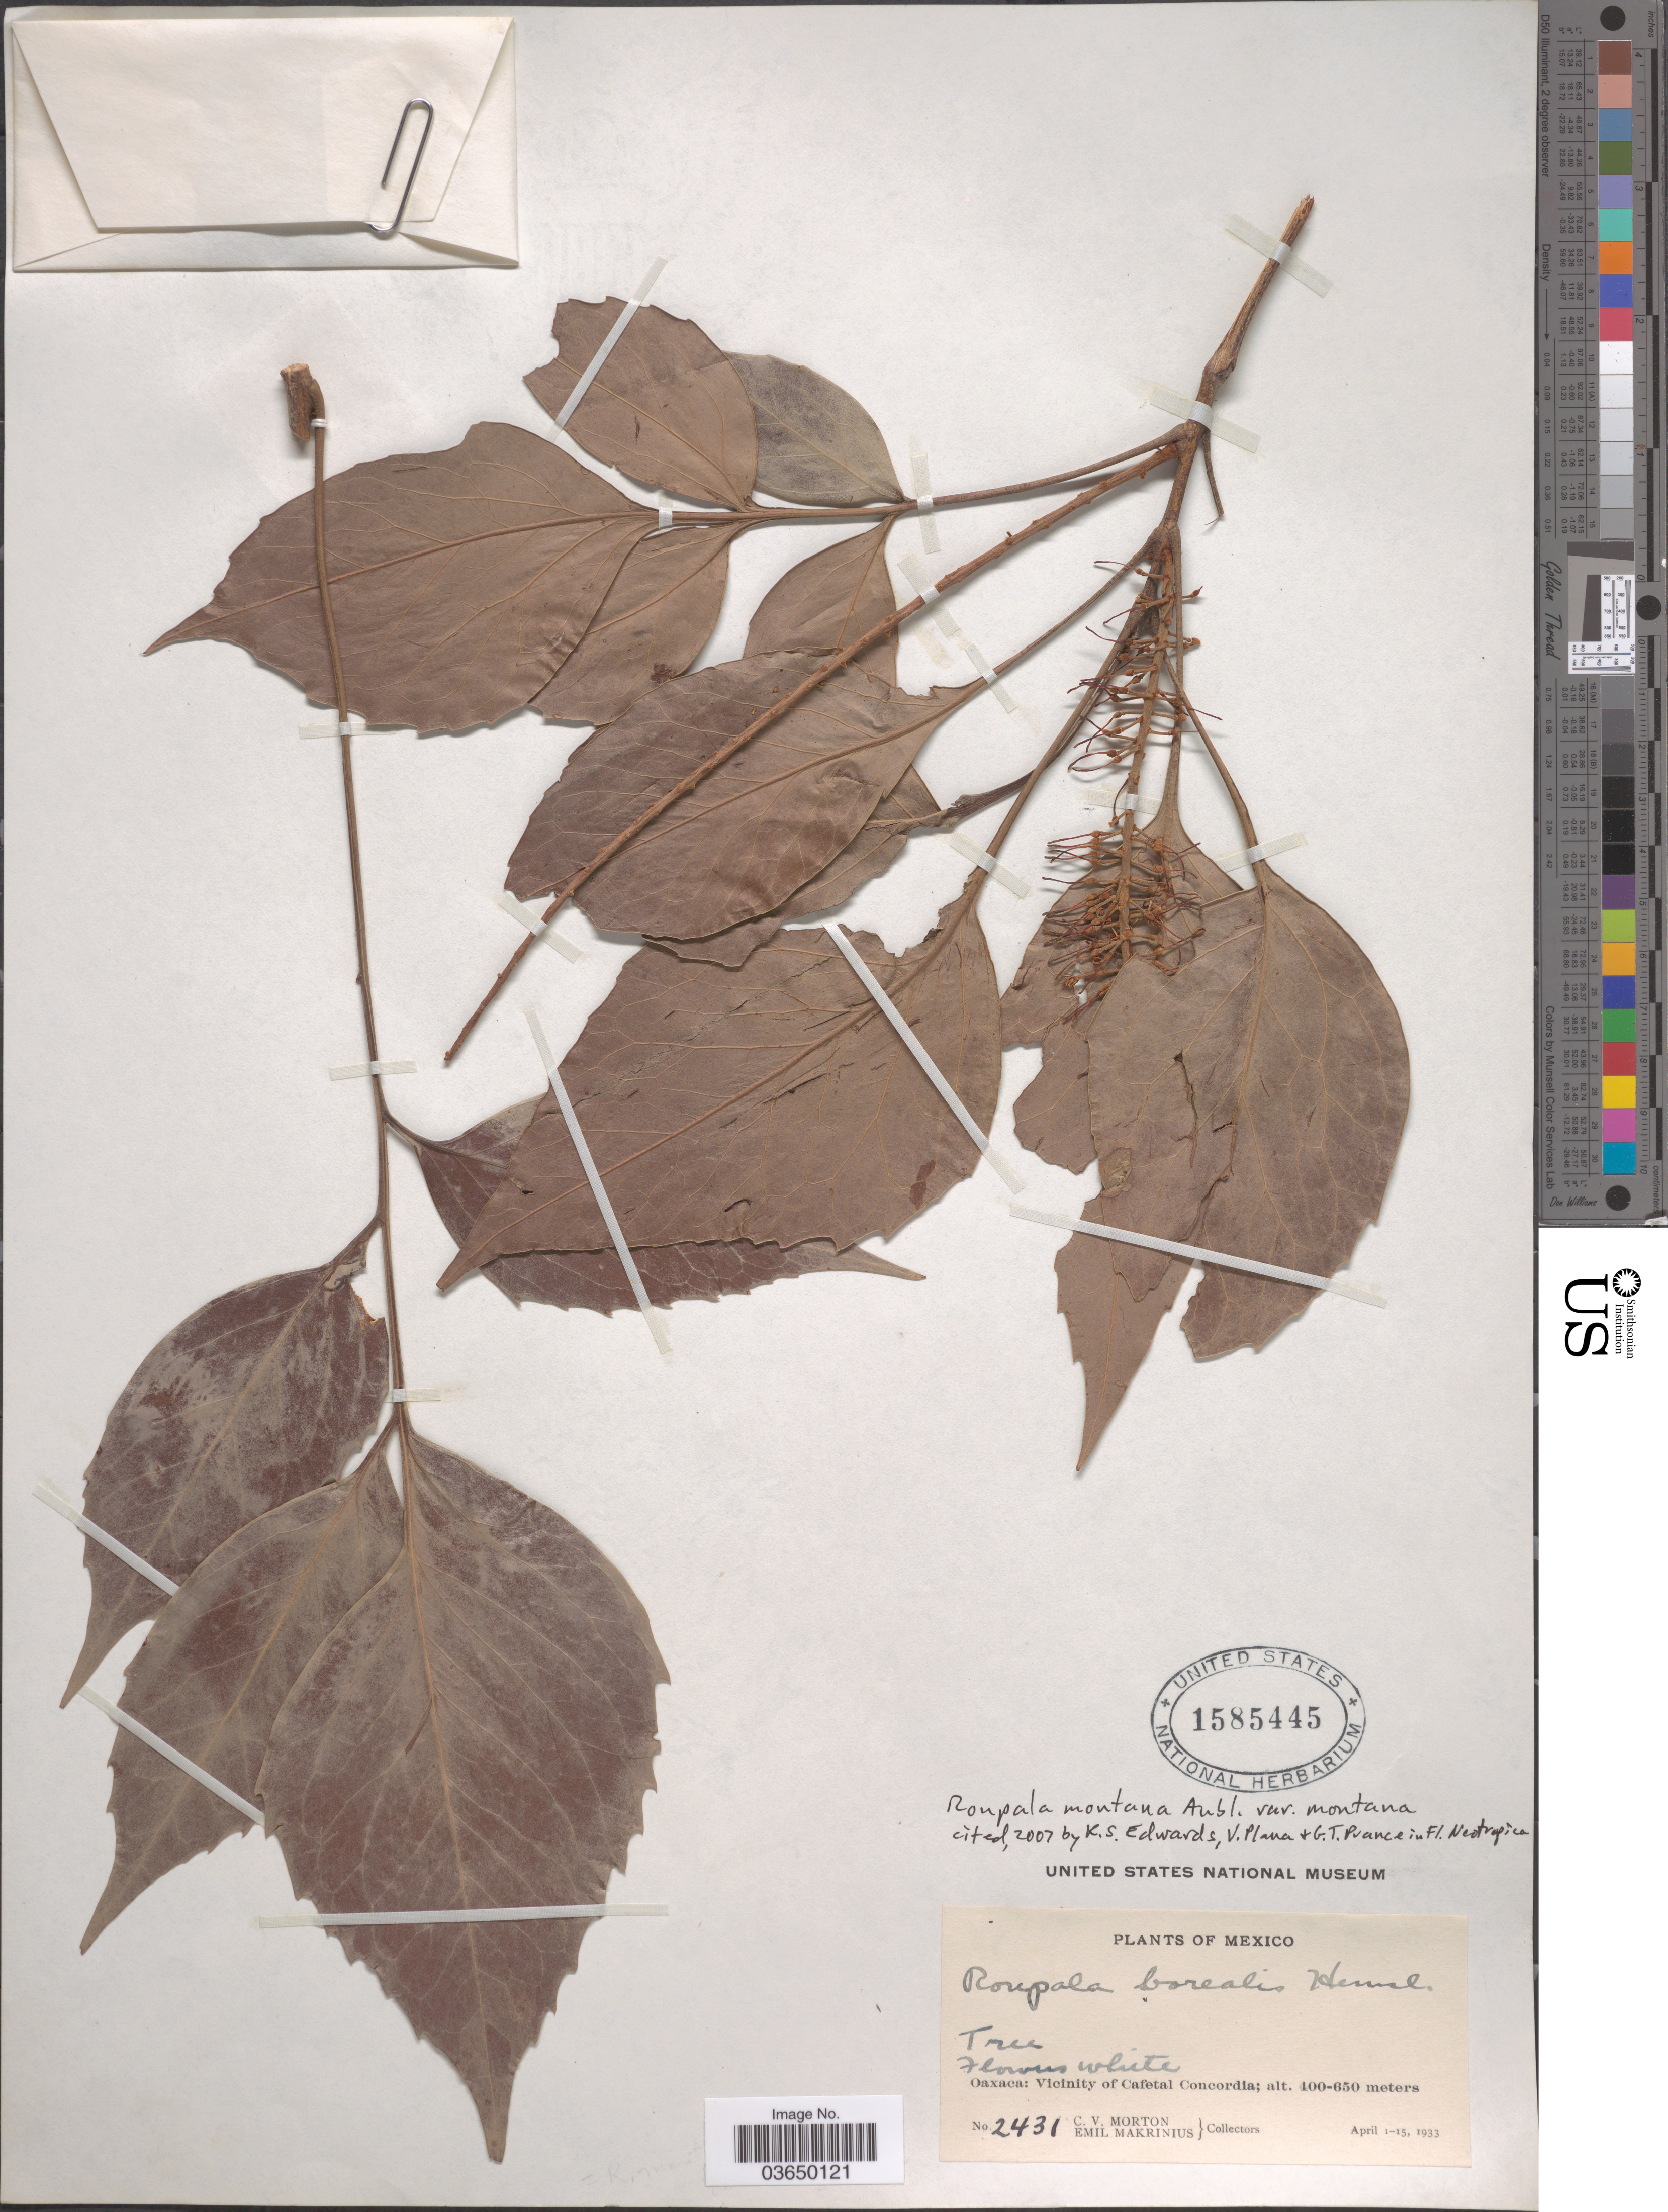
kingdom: Plantae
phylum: Tracheophyta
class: Magnoliopsida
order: Proteales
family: Proteaceae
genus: Roupala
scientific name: Roupala montana var. montana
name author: Aubl.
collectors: C. V. Morton & E. Makrinius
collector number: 2431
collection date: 1933-04-01/1933-04-15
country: Mexico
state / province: Oaxaca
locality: Vicinity of Cafetal Concordia.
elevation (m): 400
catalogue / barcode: US 1585445